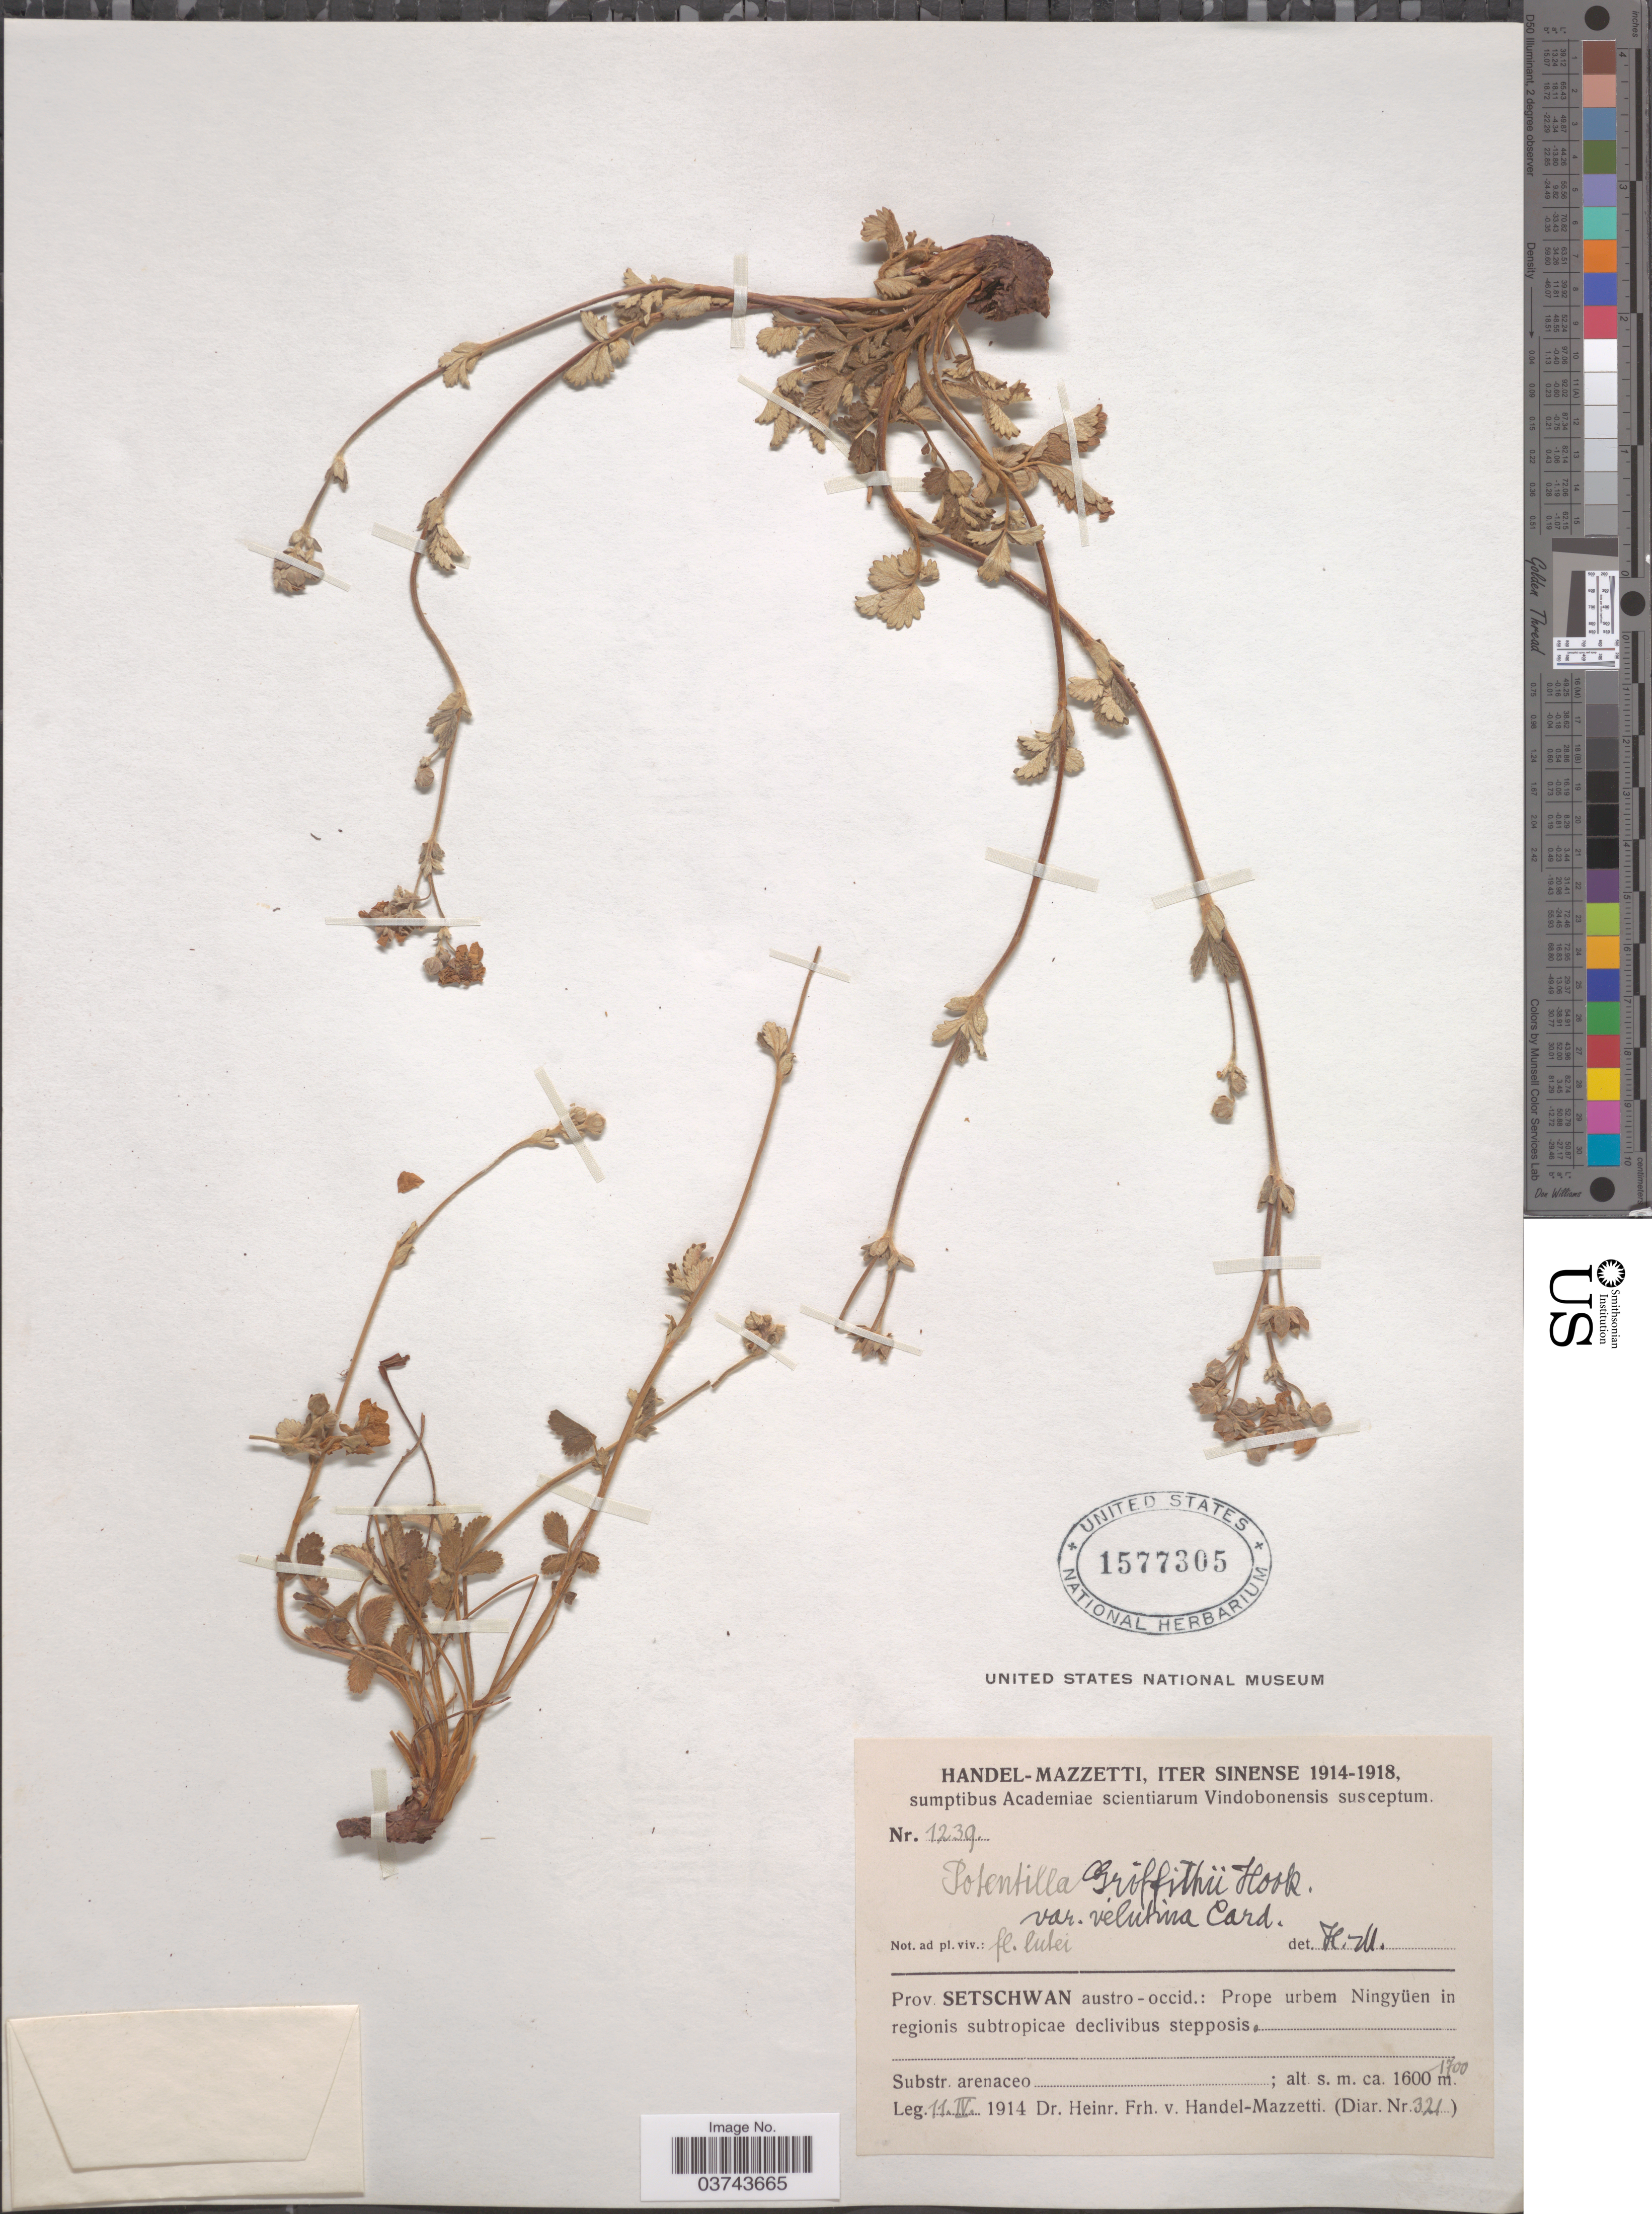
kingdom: Plantae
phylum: Tracheophyta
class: Magnoliopsida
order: Rosales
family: Rosaceae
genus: Potentilla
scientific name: Potentilla griffithii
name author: Hook. f.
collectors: H. Handel-Mazzetti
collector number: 1239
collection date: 1914-04-11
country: China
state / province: Sichuan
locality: Iter Sinense. Prov. Setschwan austro-occid.: Prope urbem Ningyüen in regionis subtropicae declivibus stepposis.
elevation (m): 1600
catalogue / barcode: US 1577305